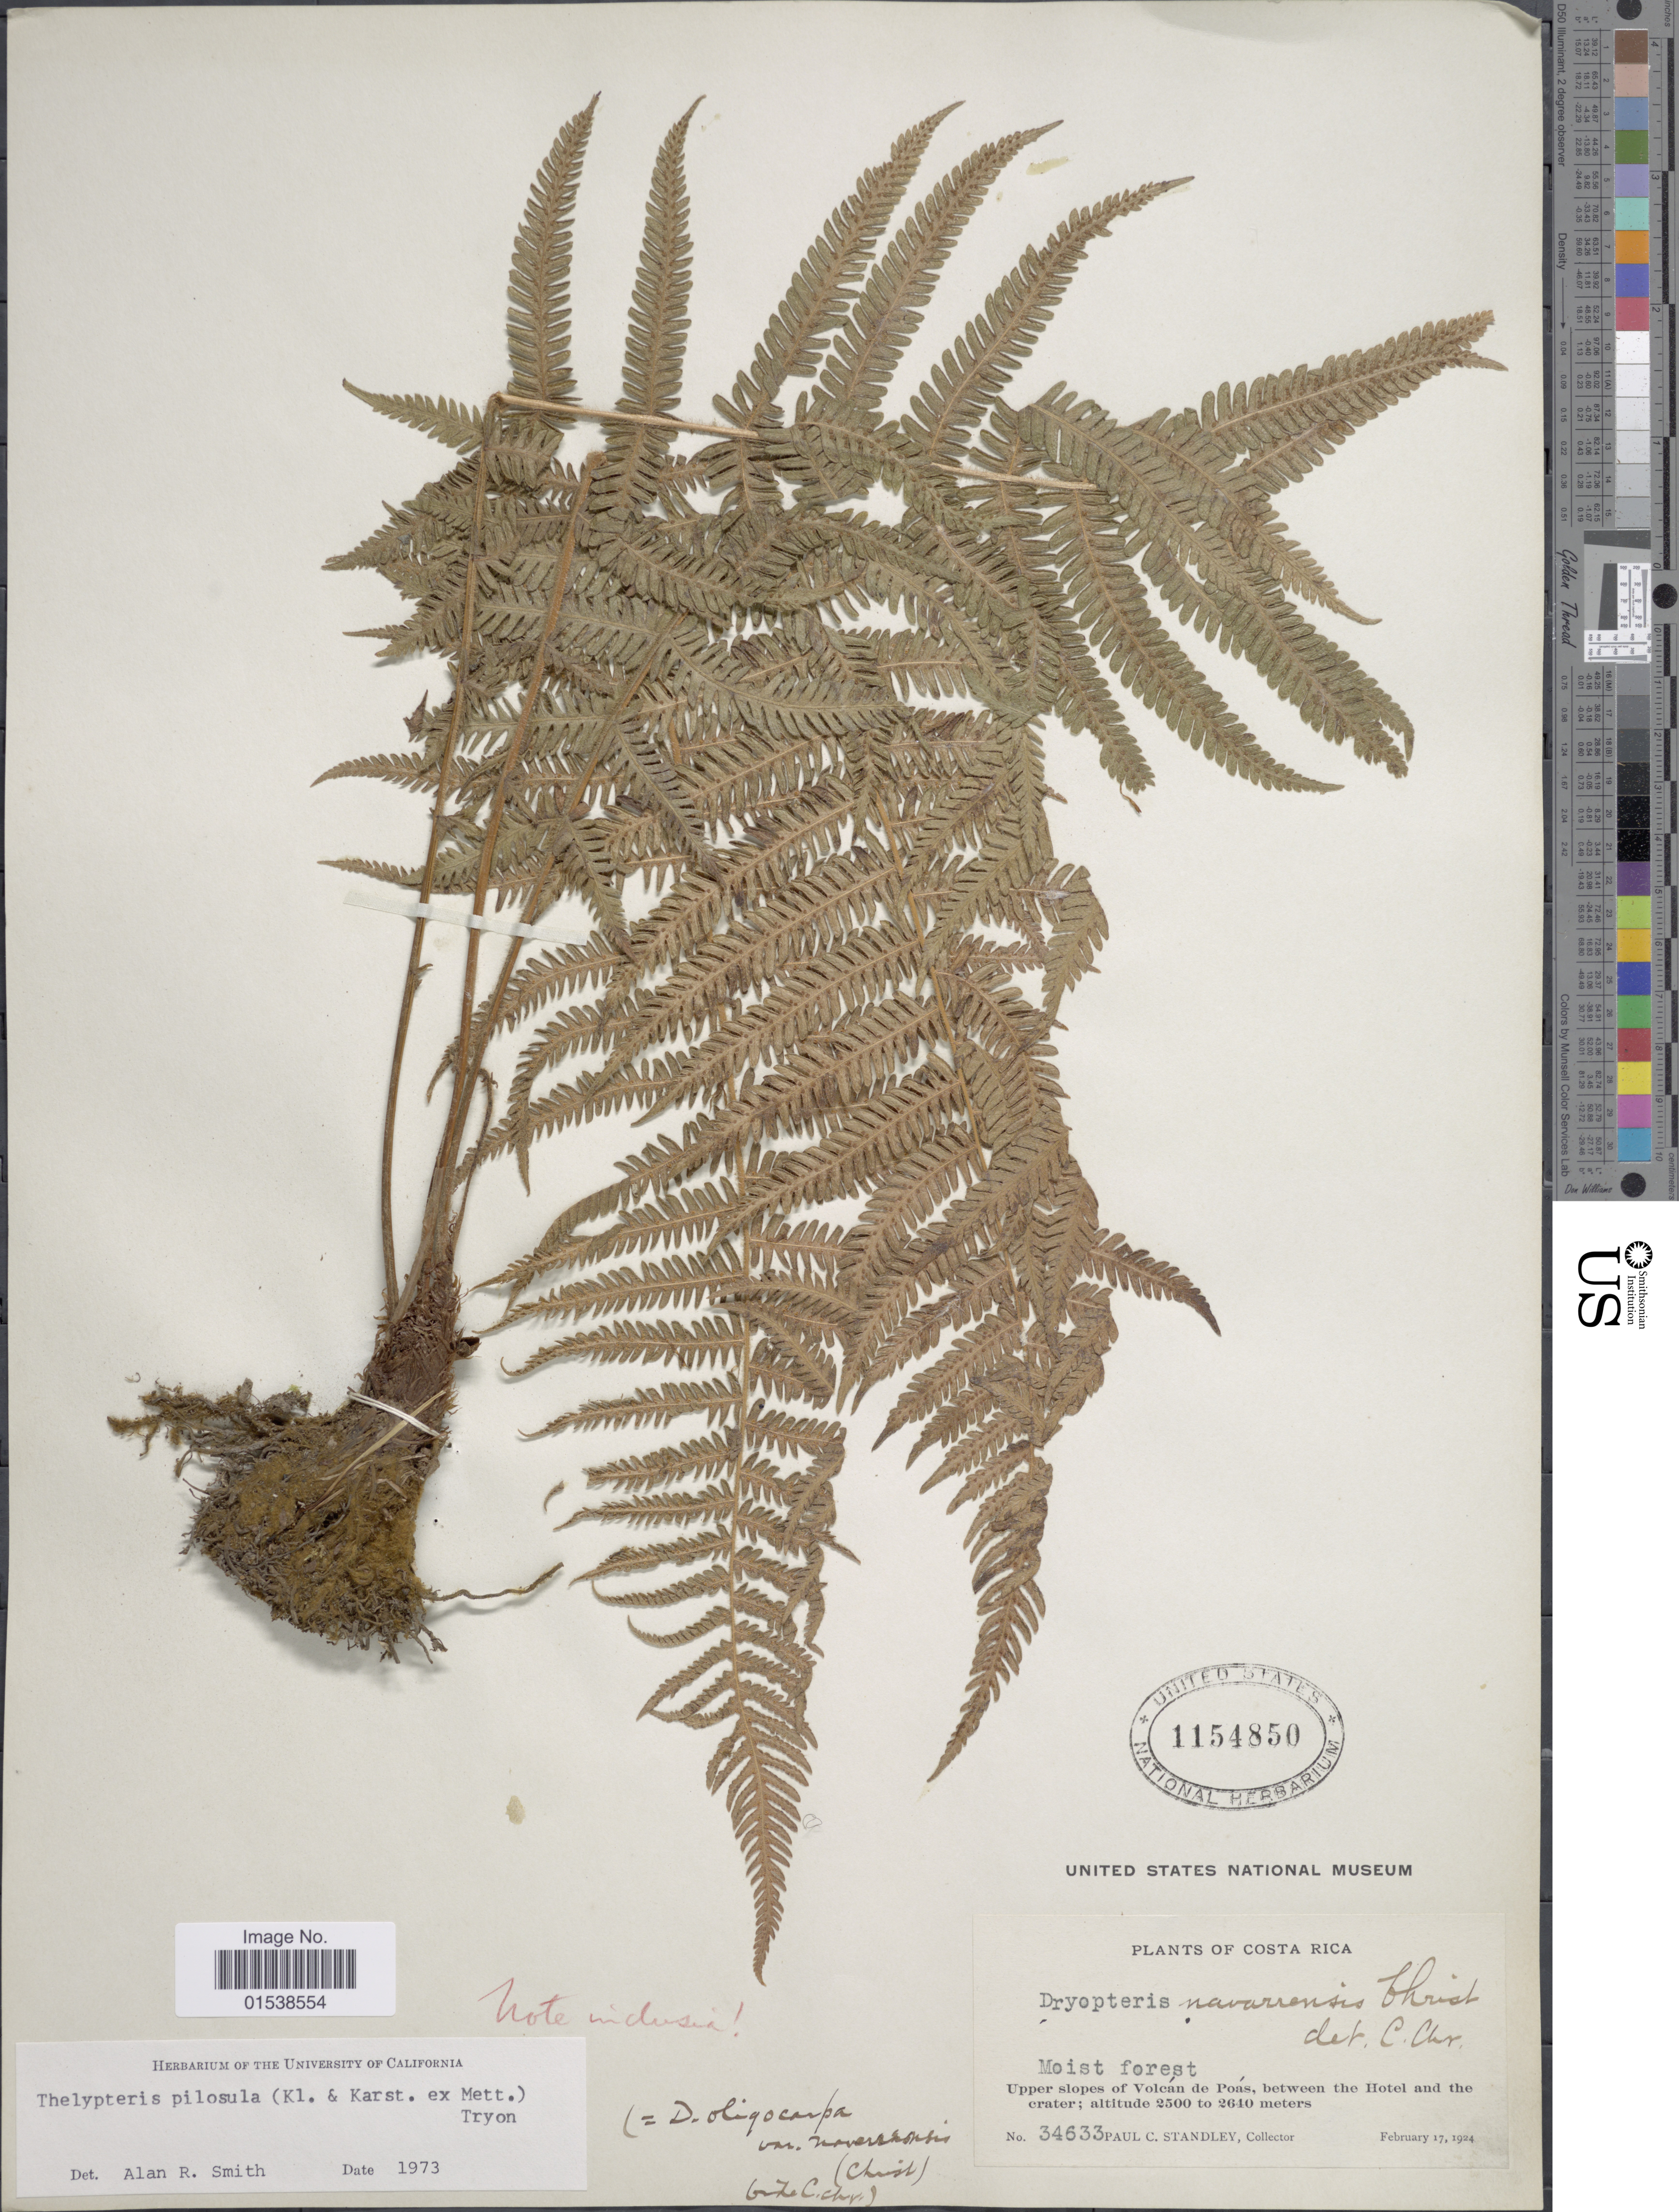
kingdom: Plantae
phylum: Tracheophyta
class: Polypodiopsida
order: Polypodiales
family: Thelypteridaceae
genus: Amauropelta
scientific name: Amauropelta pilosula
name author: (Klotzsch & H. Karst.) Á. Löve & D. Löve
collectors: P. C. Standley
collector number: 34633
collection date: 1924-02-17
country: Costa Rica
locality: Upper slopes of Volcan de Poas, between the Hotel and the crater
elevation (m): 2500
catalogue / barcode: US 1154850